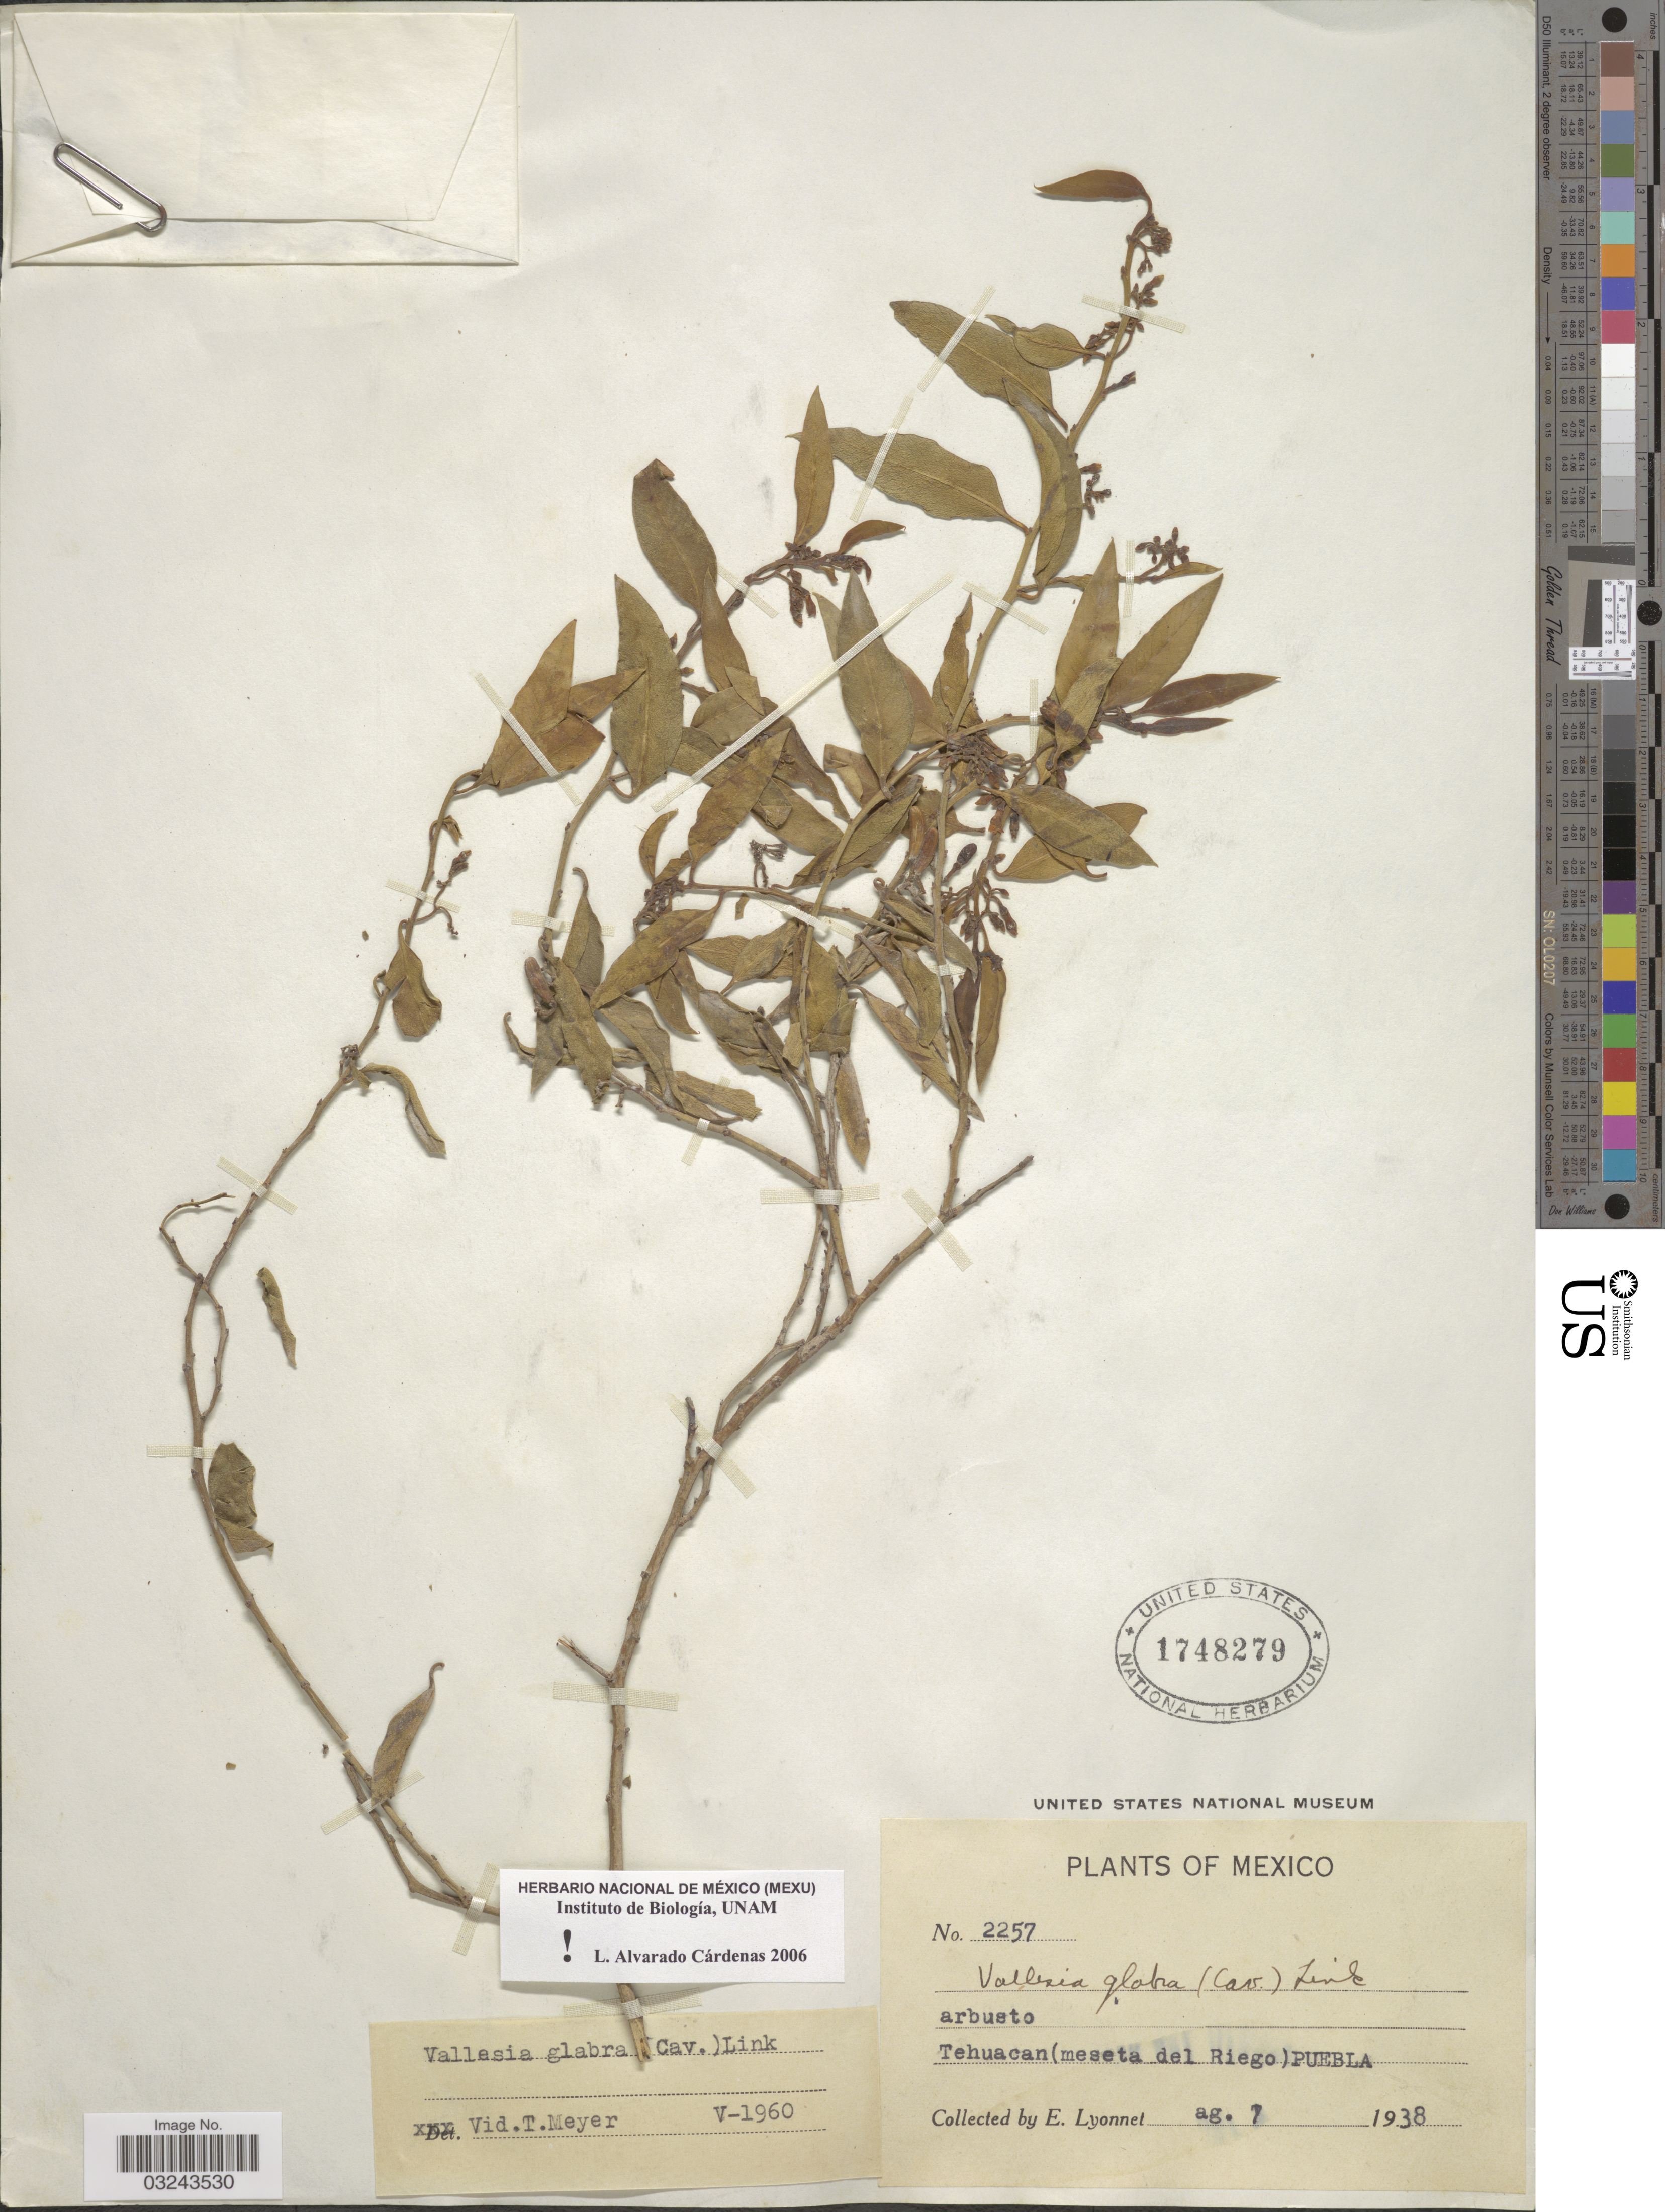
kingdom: Plantae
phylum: Tracheophyta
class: Magnoliopsida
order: Gentianales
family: Apocynaceae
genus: Vallesia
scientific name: Vallesia glabra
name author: (Cav.) Link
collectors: E. Lyonnet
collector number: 2257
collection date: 1938-08-07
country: Mexico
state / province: Puebla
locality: Tehuacan (meseta del Riego) Puebla.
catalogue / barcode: US 1748279